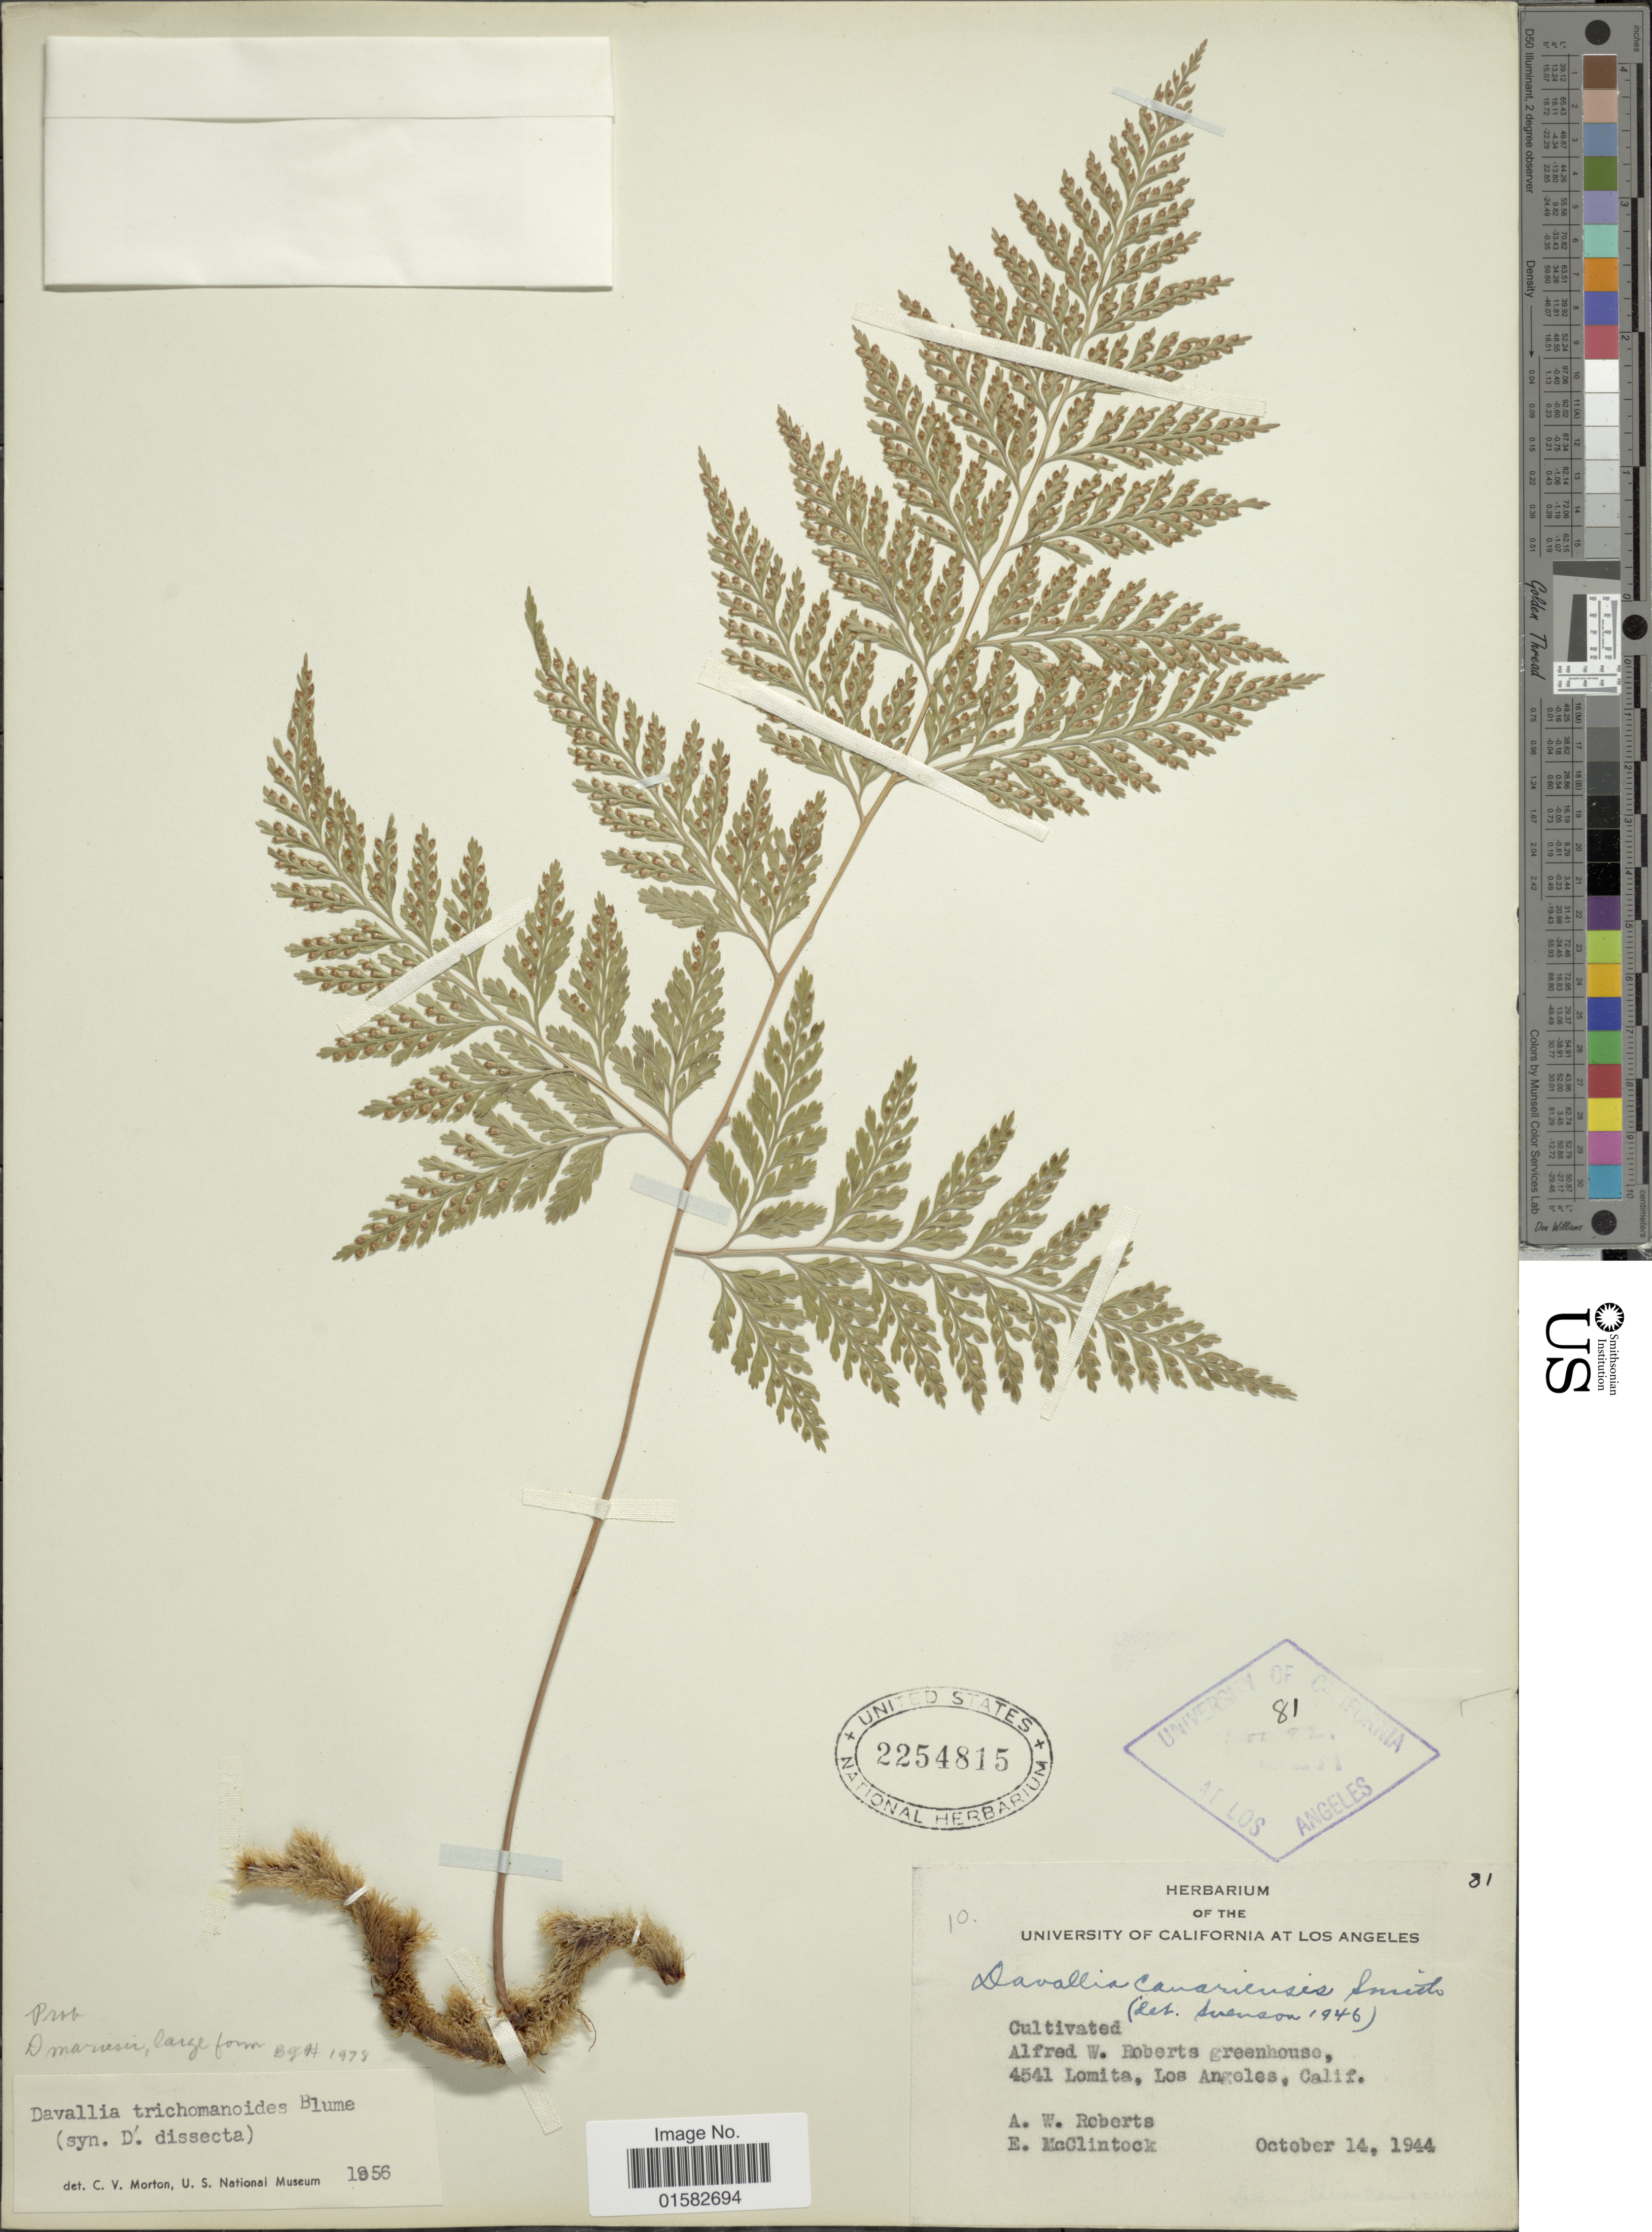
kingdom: Plantae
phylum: Tracheophyta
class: Polypodiopsida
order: Polypodiales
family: Davalliaceae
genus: Davallia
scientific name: Davallia trichomanoides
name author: Blume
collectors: A. Roberts & E. McClintock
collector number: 81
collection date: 1944-10-14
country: United States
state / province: California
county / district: Los Angeles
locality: Alfred W.Roberts Greenhouse 4541 Lomita, Los Angeles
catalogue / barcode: US 2254815